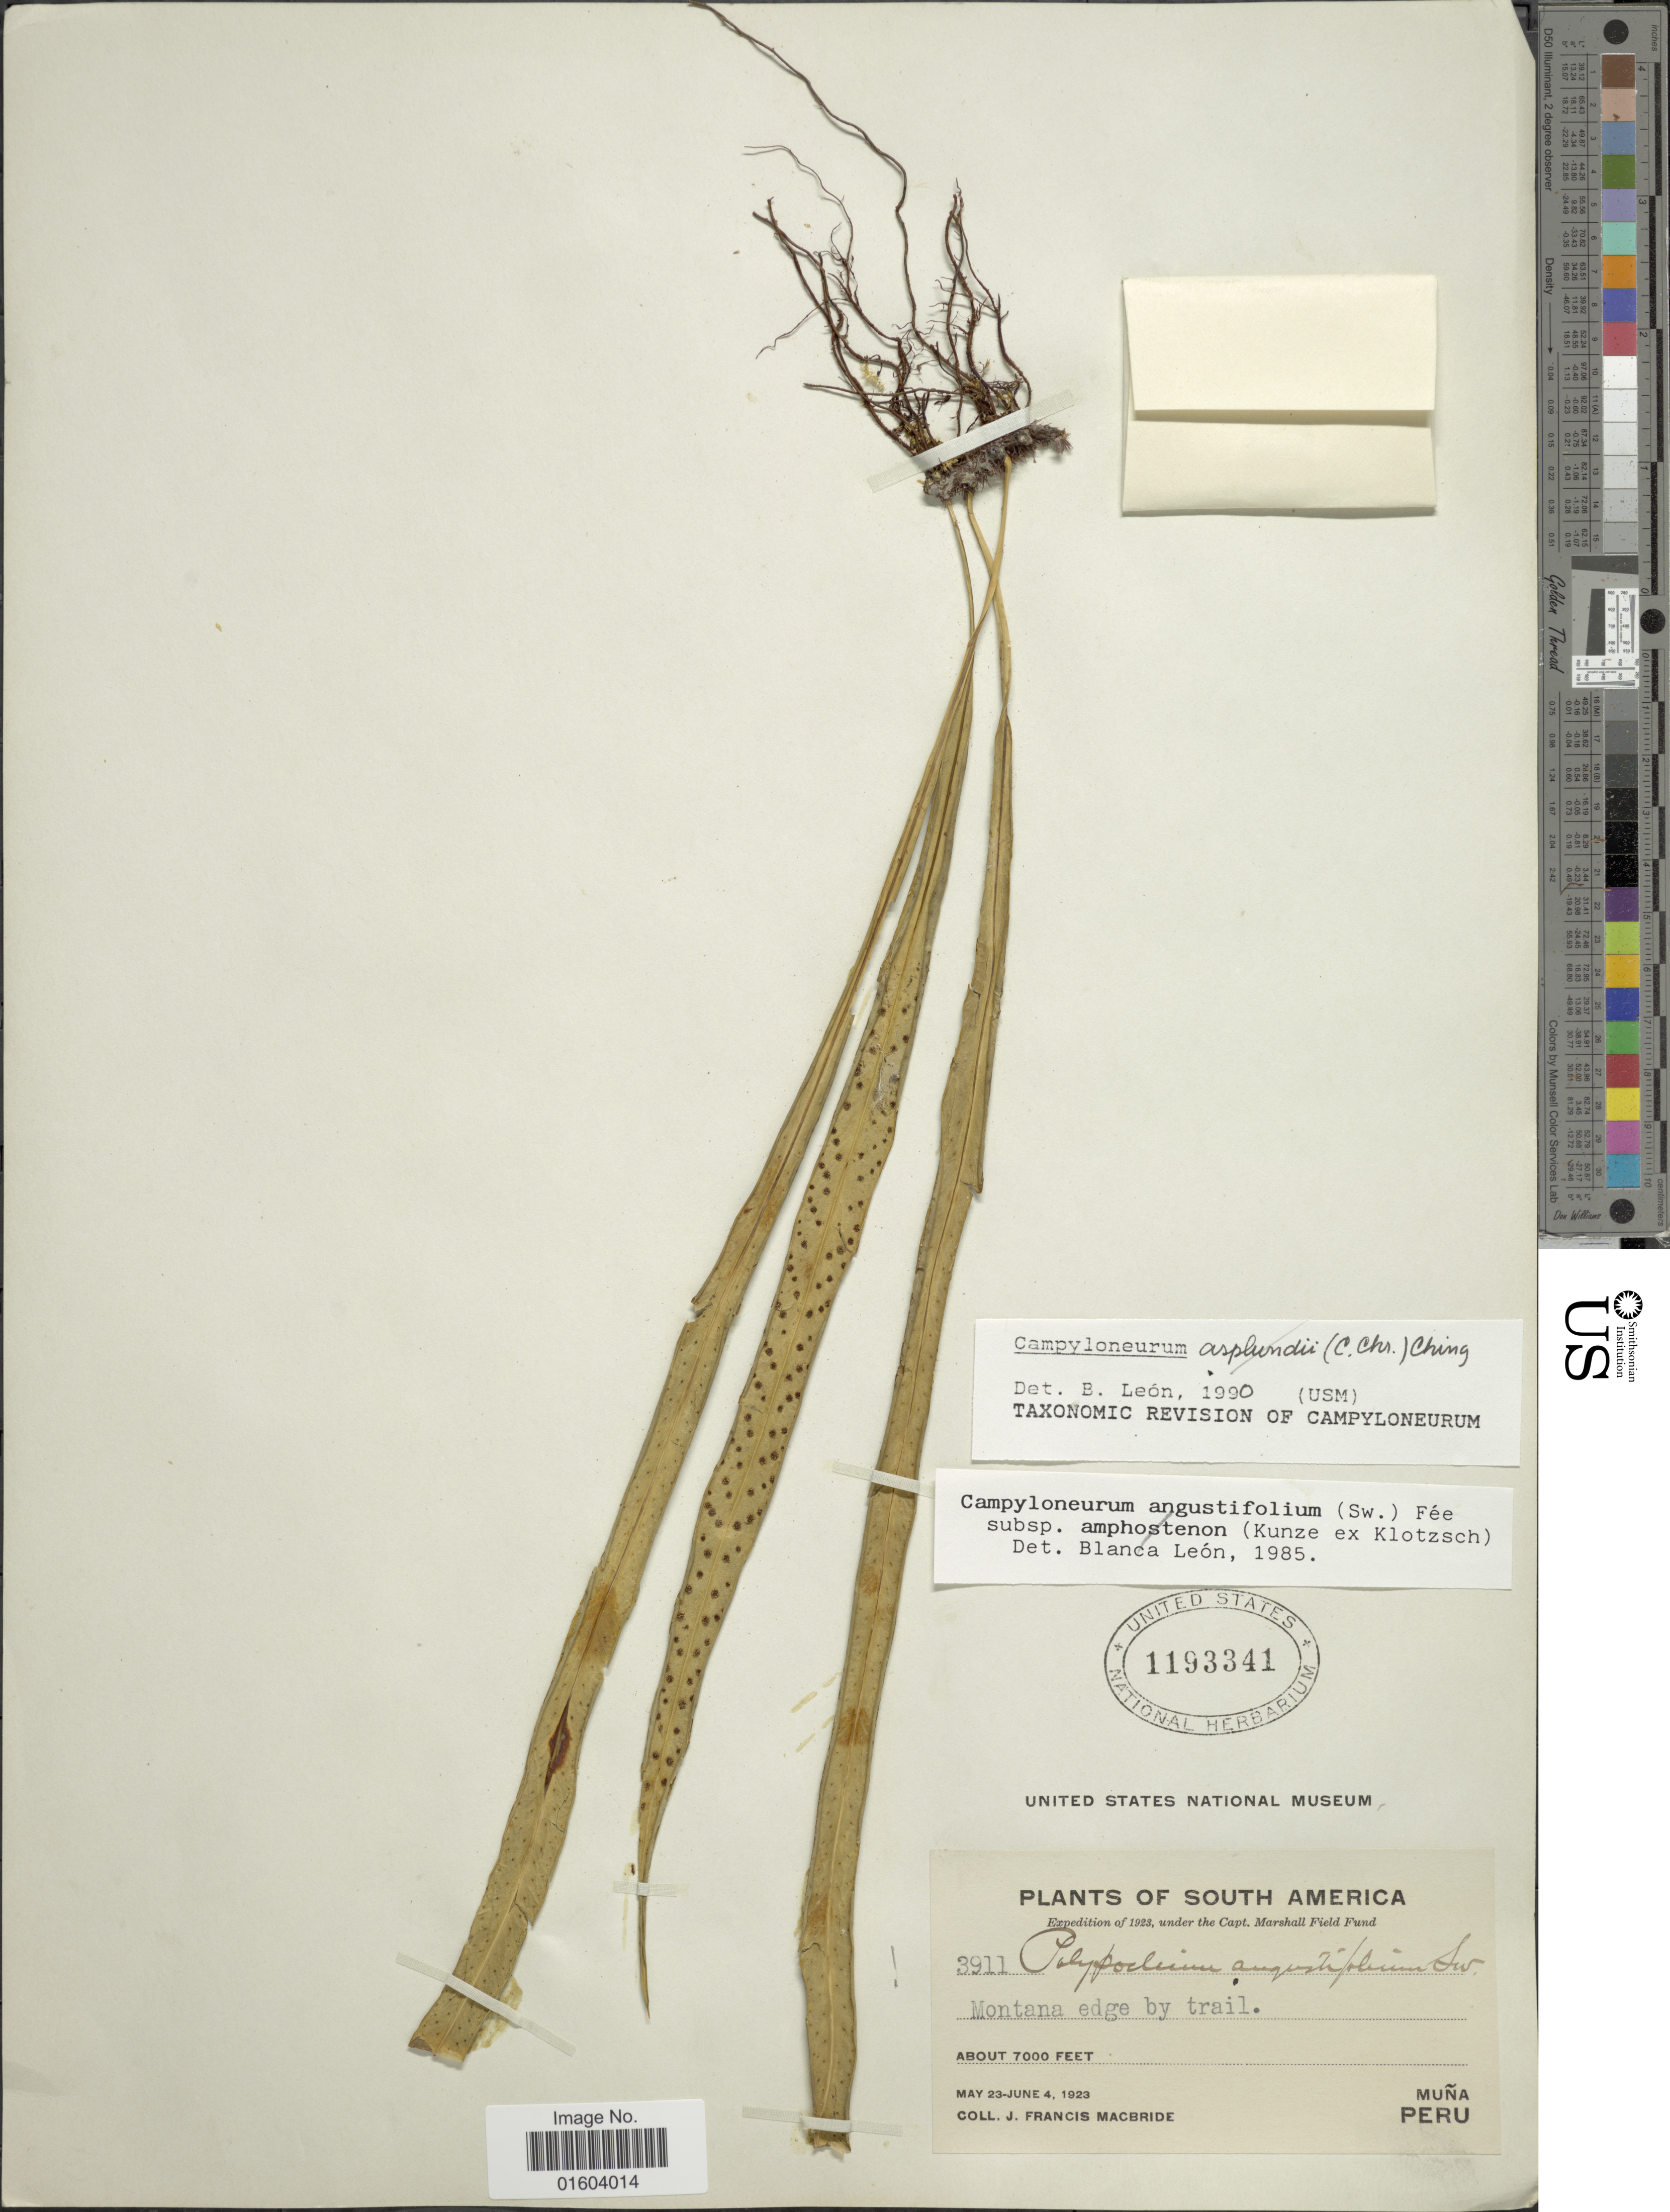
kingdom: Plantae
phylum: Tracheophyta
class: Polypodiopsida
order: Polypodiales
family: Polypodiaceae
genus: Campyloneurum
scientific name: Campyloneurum angustifolium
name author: (Sw.) Fée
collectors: J. F. Macbride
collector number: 3911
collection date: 1923-05-23/1923-06-04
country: Peru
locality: South America. Montana edge by trail. Muna, Peru.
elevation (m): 2134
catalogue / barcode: US 1193341